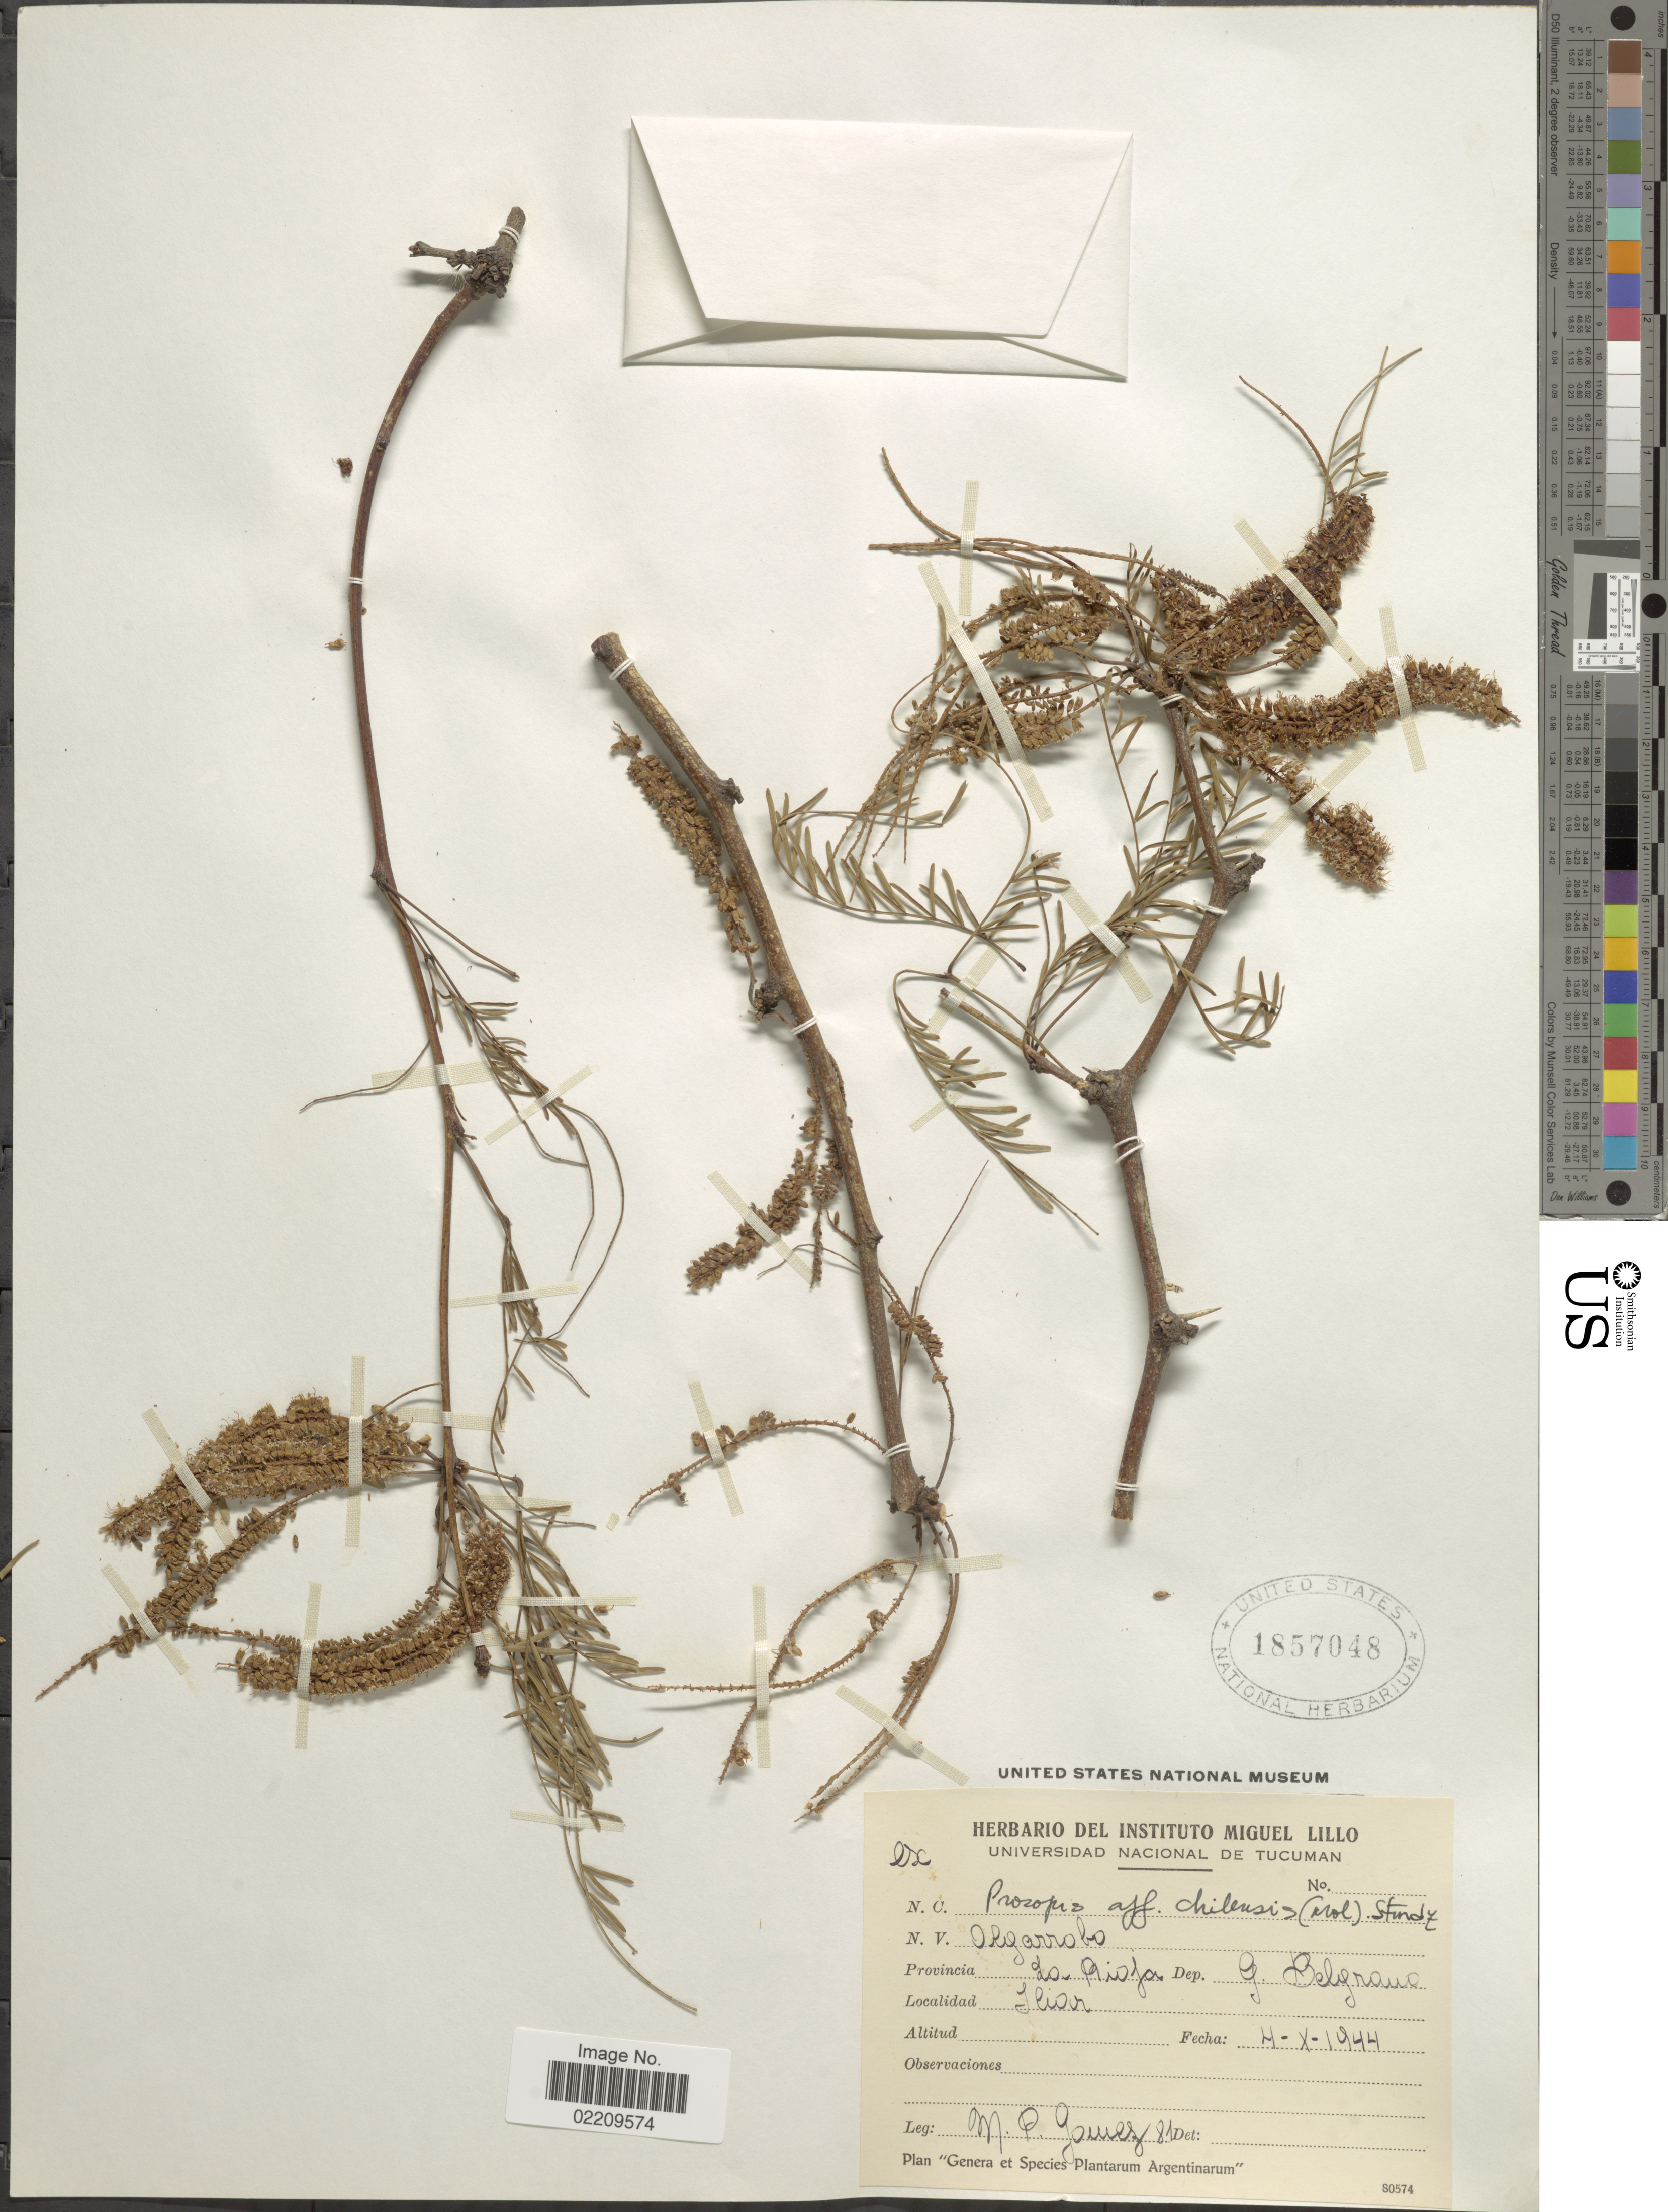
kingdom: Plantae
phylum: Tracheophyta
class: Magnoliopsida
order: Fabales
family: Fabaceae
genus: Neltuma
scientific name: Neltuma chilensis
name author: (Molina) C. E. Hughes & G.P. Lewis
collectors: M. Gomez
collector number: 81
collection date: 1944-10-04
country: Argentina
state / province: La Rioja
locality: Dep.: G. Belgrano. Iliar.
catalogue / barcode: US 1857048